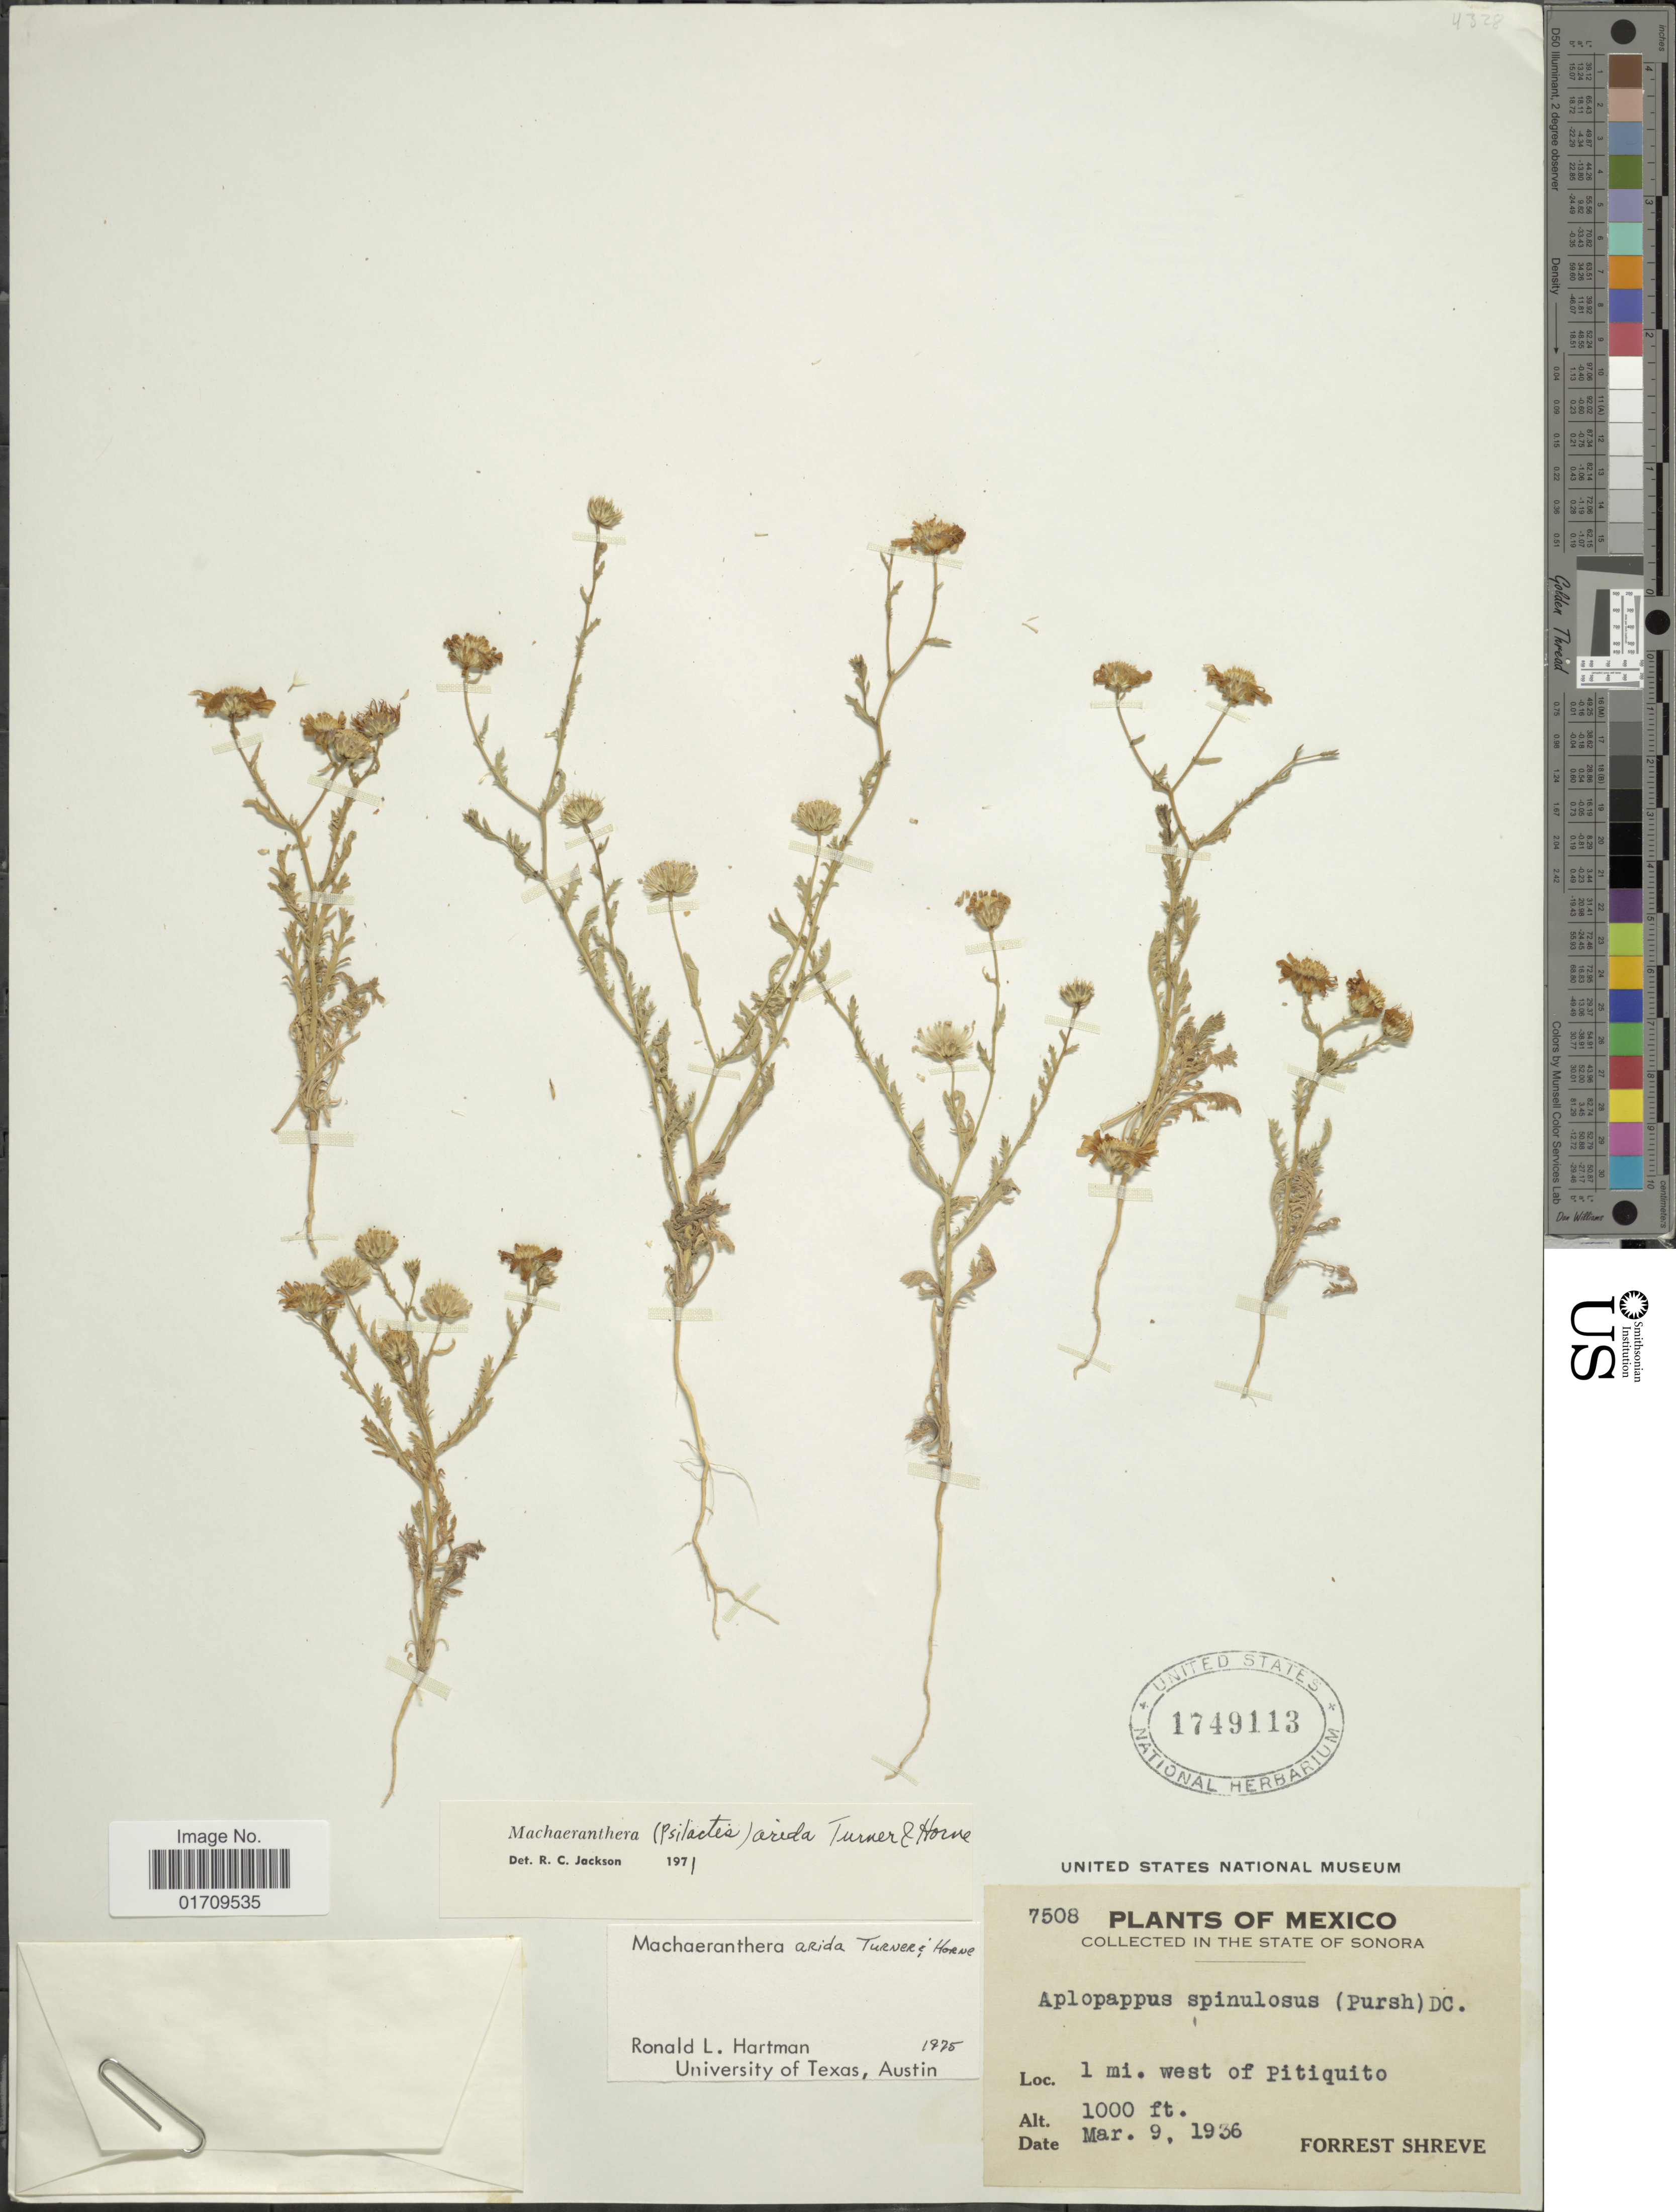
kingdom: Plantae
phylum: Tracheophyta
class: Magnoliopsida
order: Asterales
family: Asteraceae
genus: Machaeranthera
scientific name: Machaeranthera arida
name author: B.L. Turner & D.B. Horne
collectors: F. Shreve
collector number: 7508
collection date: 1936-03-09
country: Mexico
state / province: Sonora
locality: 1 mi. west of Pitiquito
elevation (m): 305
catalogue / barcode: US 1749113